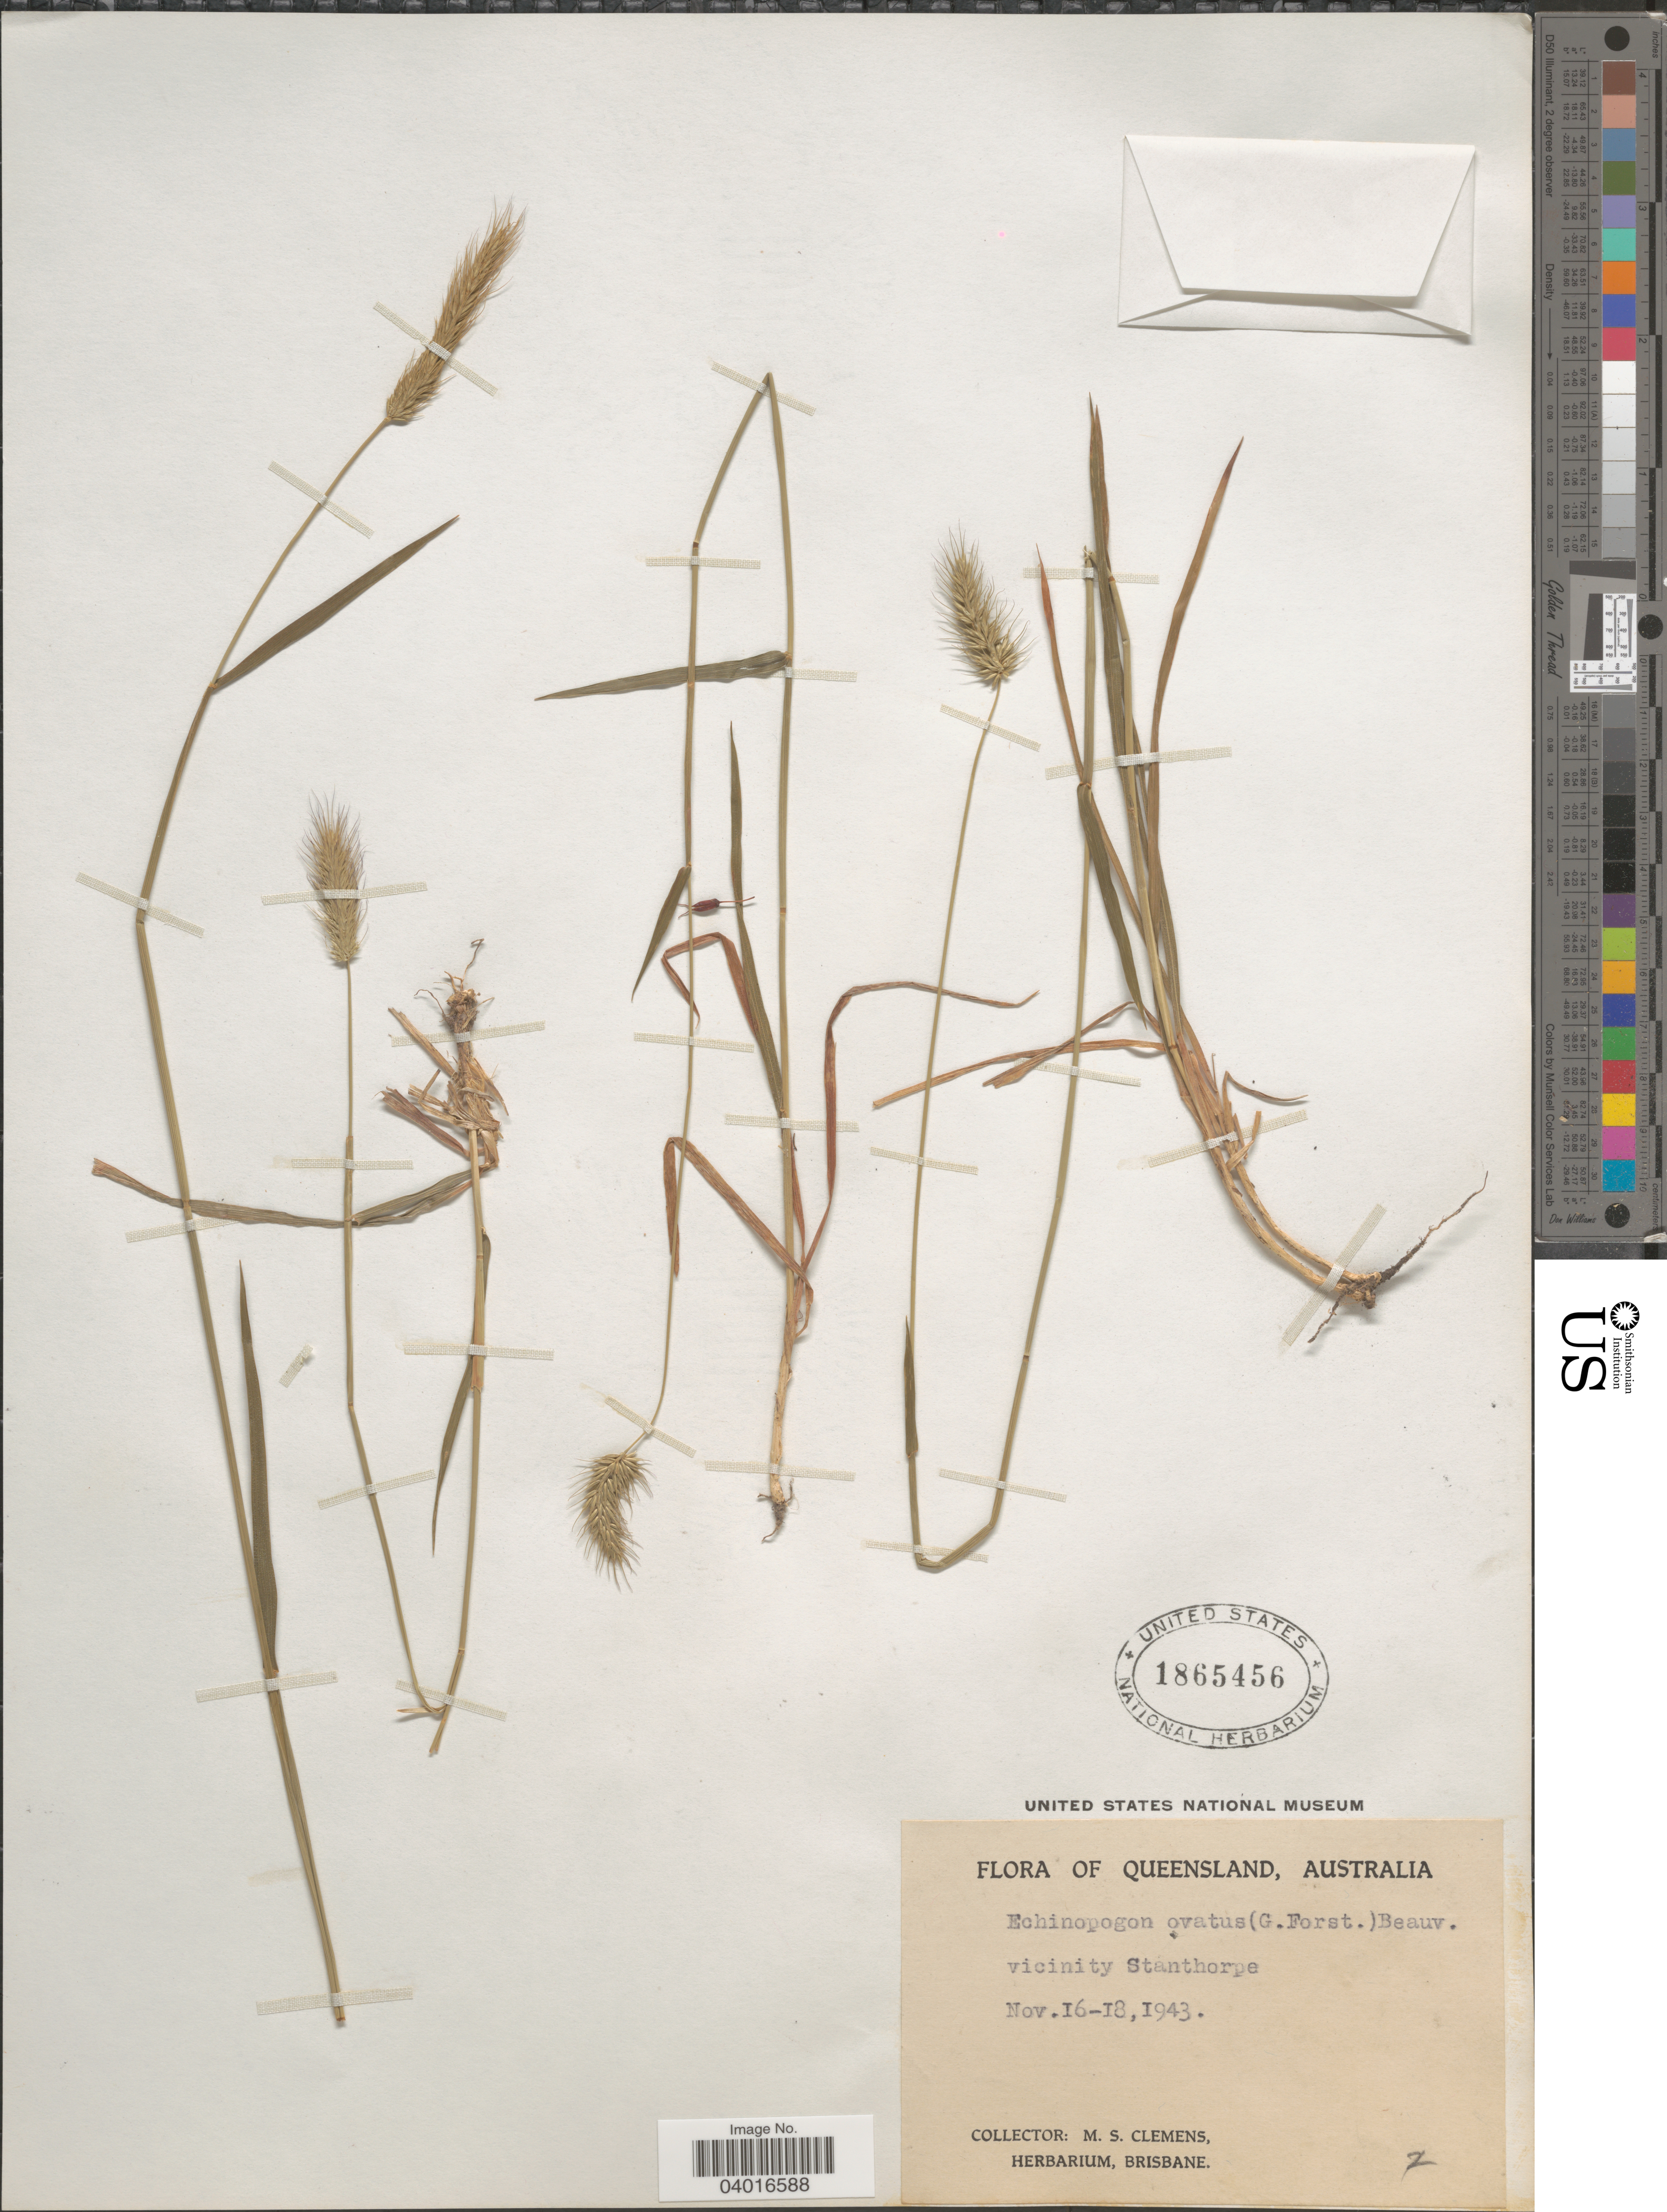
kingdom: Plantae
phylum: Tracheophyta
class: Liliopsida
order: Poales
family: Poaceae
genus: Echinopogon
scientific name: Echinopogon ovatus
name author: (G. Forst.) P. Beauv.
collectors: M. S. Clemens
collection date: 1943-11-16/1943-11-18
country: Australia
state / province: Queensland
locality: Vicinity Stanthorpe.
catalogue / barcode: US 1865456